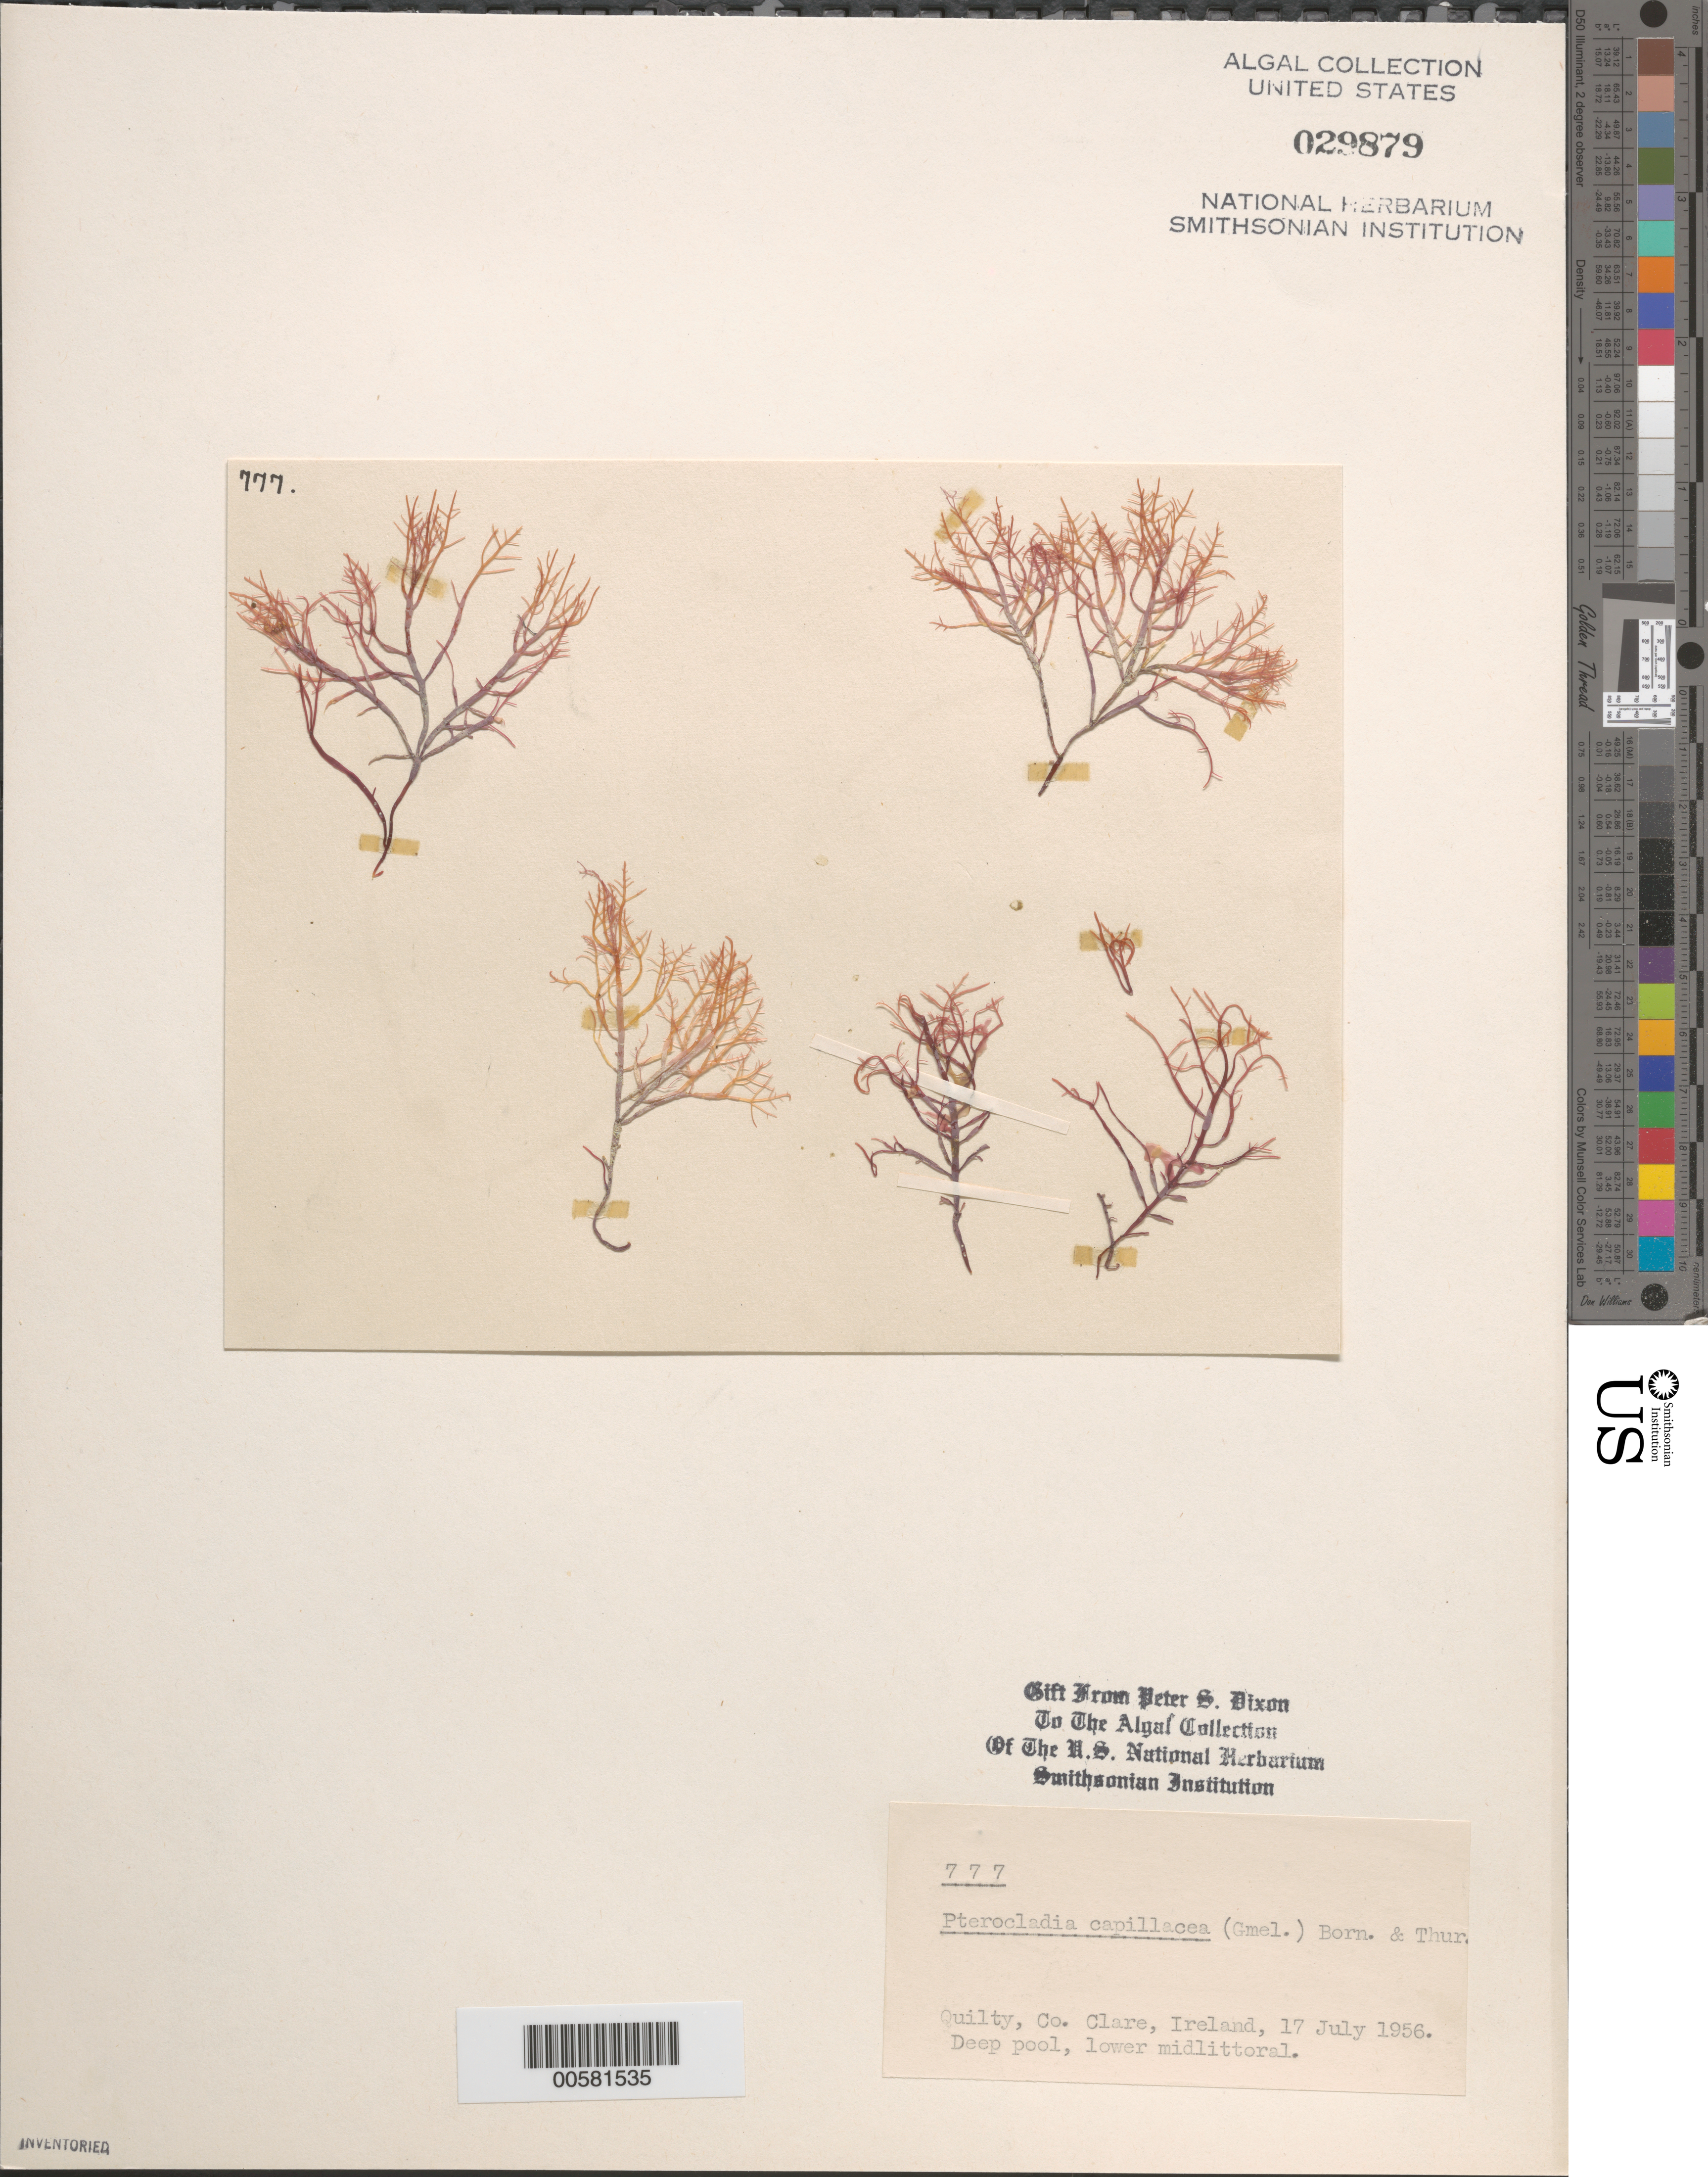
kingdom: Plantae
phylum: Rhodophyta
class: Florideophyceae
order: Gelidiales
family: Pterocladiaceae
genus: Pterocladiella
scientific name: Pterocladiella capillacea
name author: (S.G. Gmel.) Santelices & Hommers.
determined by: Algae name updating Project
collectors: P. S. Dixon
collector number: PSD 777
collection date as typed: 17 Jul 1956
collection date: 1956-07-17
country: Ireland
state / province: Munster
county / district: Clare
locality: Quilty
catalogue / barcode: US 29879